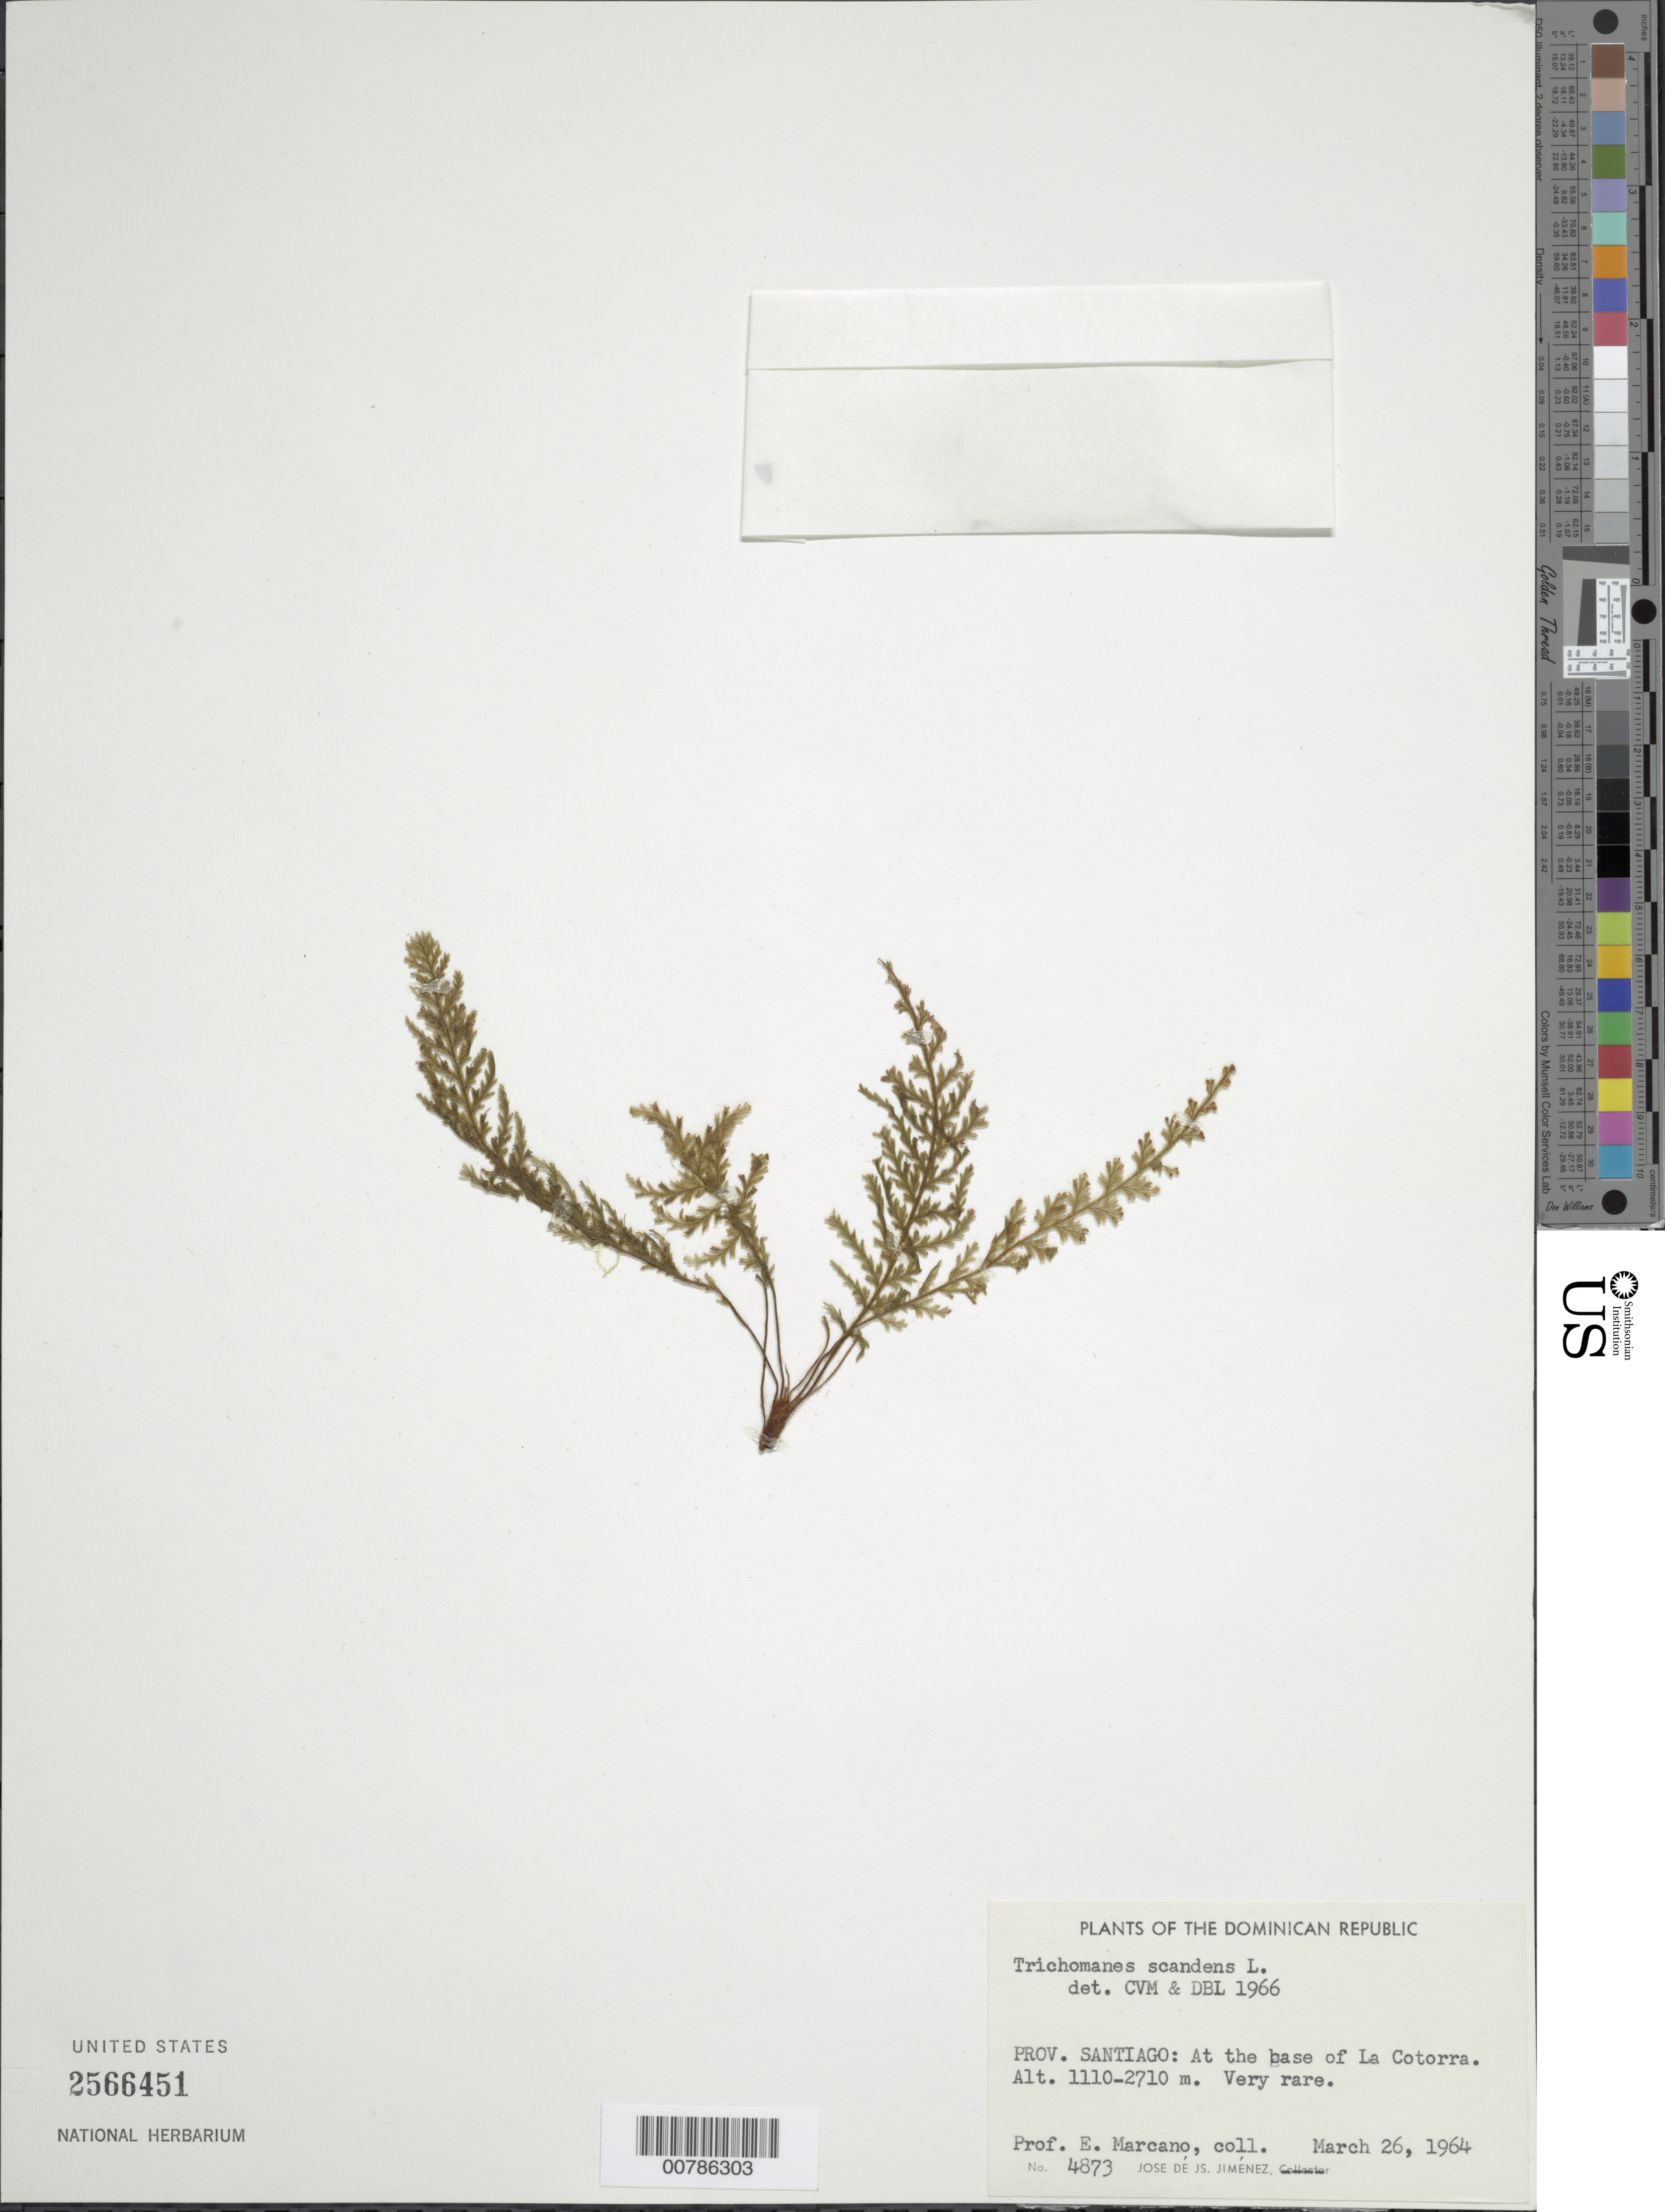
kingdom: Plantae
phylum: Tracheophyta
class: Polypodiopsida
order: Hymenophyllales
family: Hymenophyllaceae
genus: Trichomanes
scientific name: Trichomanes scandens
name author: L.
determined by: Morton, C. V.; Lellinger, D. B.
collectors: E. J. Marcano F. & J. J. Jiménez Almonte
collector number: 4873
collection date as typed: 26 Mar 1964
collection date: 1964-03-26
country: Dominican Republic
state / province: Sanchez Ramirez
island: Hispaniola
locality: La Cotorra, at base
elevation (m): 1110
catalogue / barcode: US 2566451